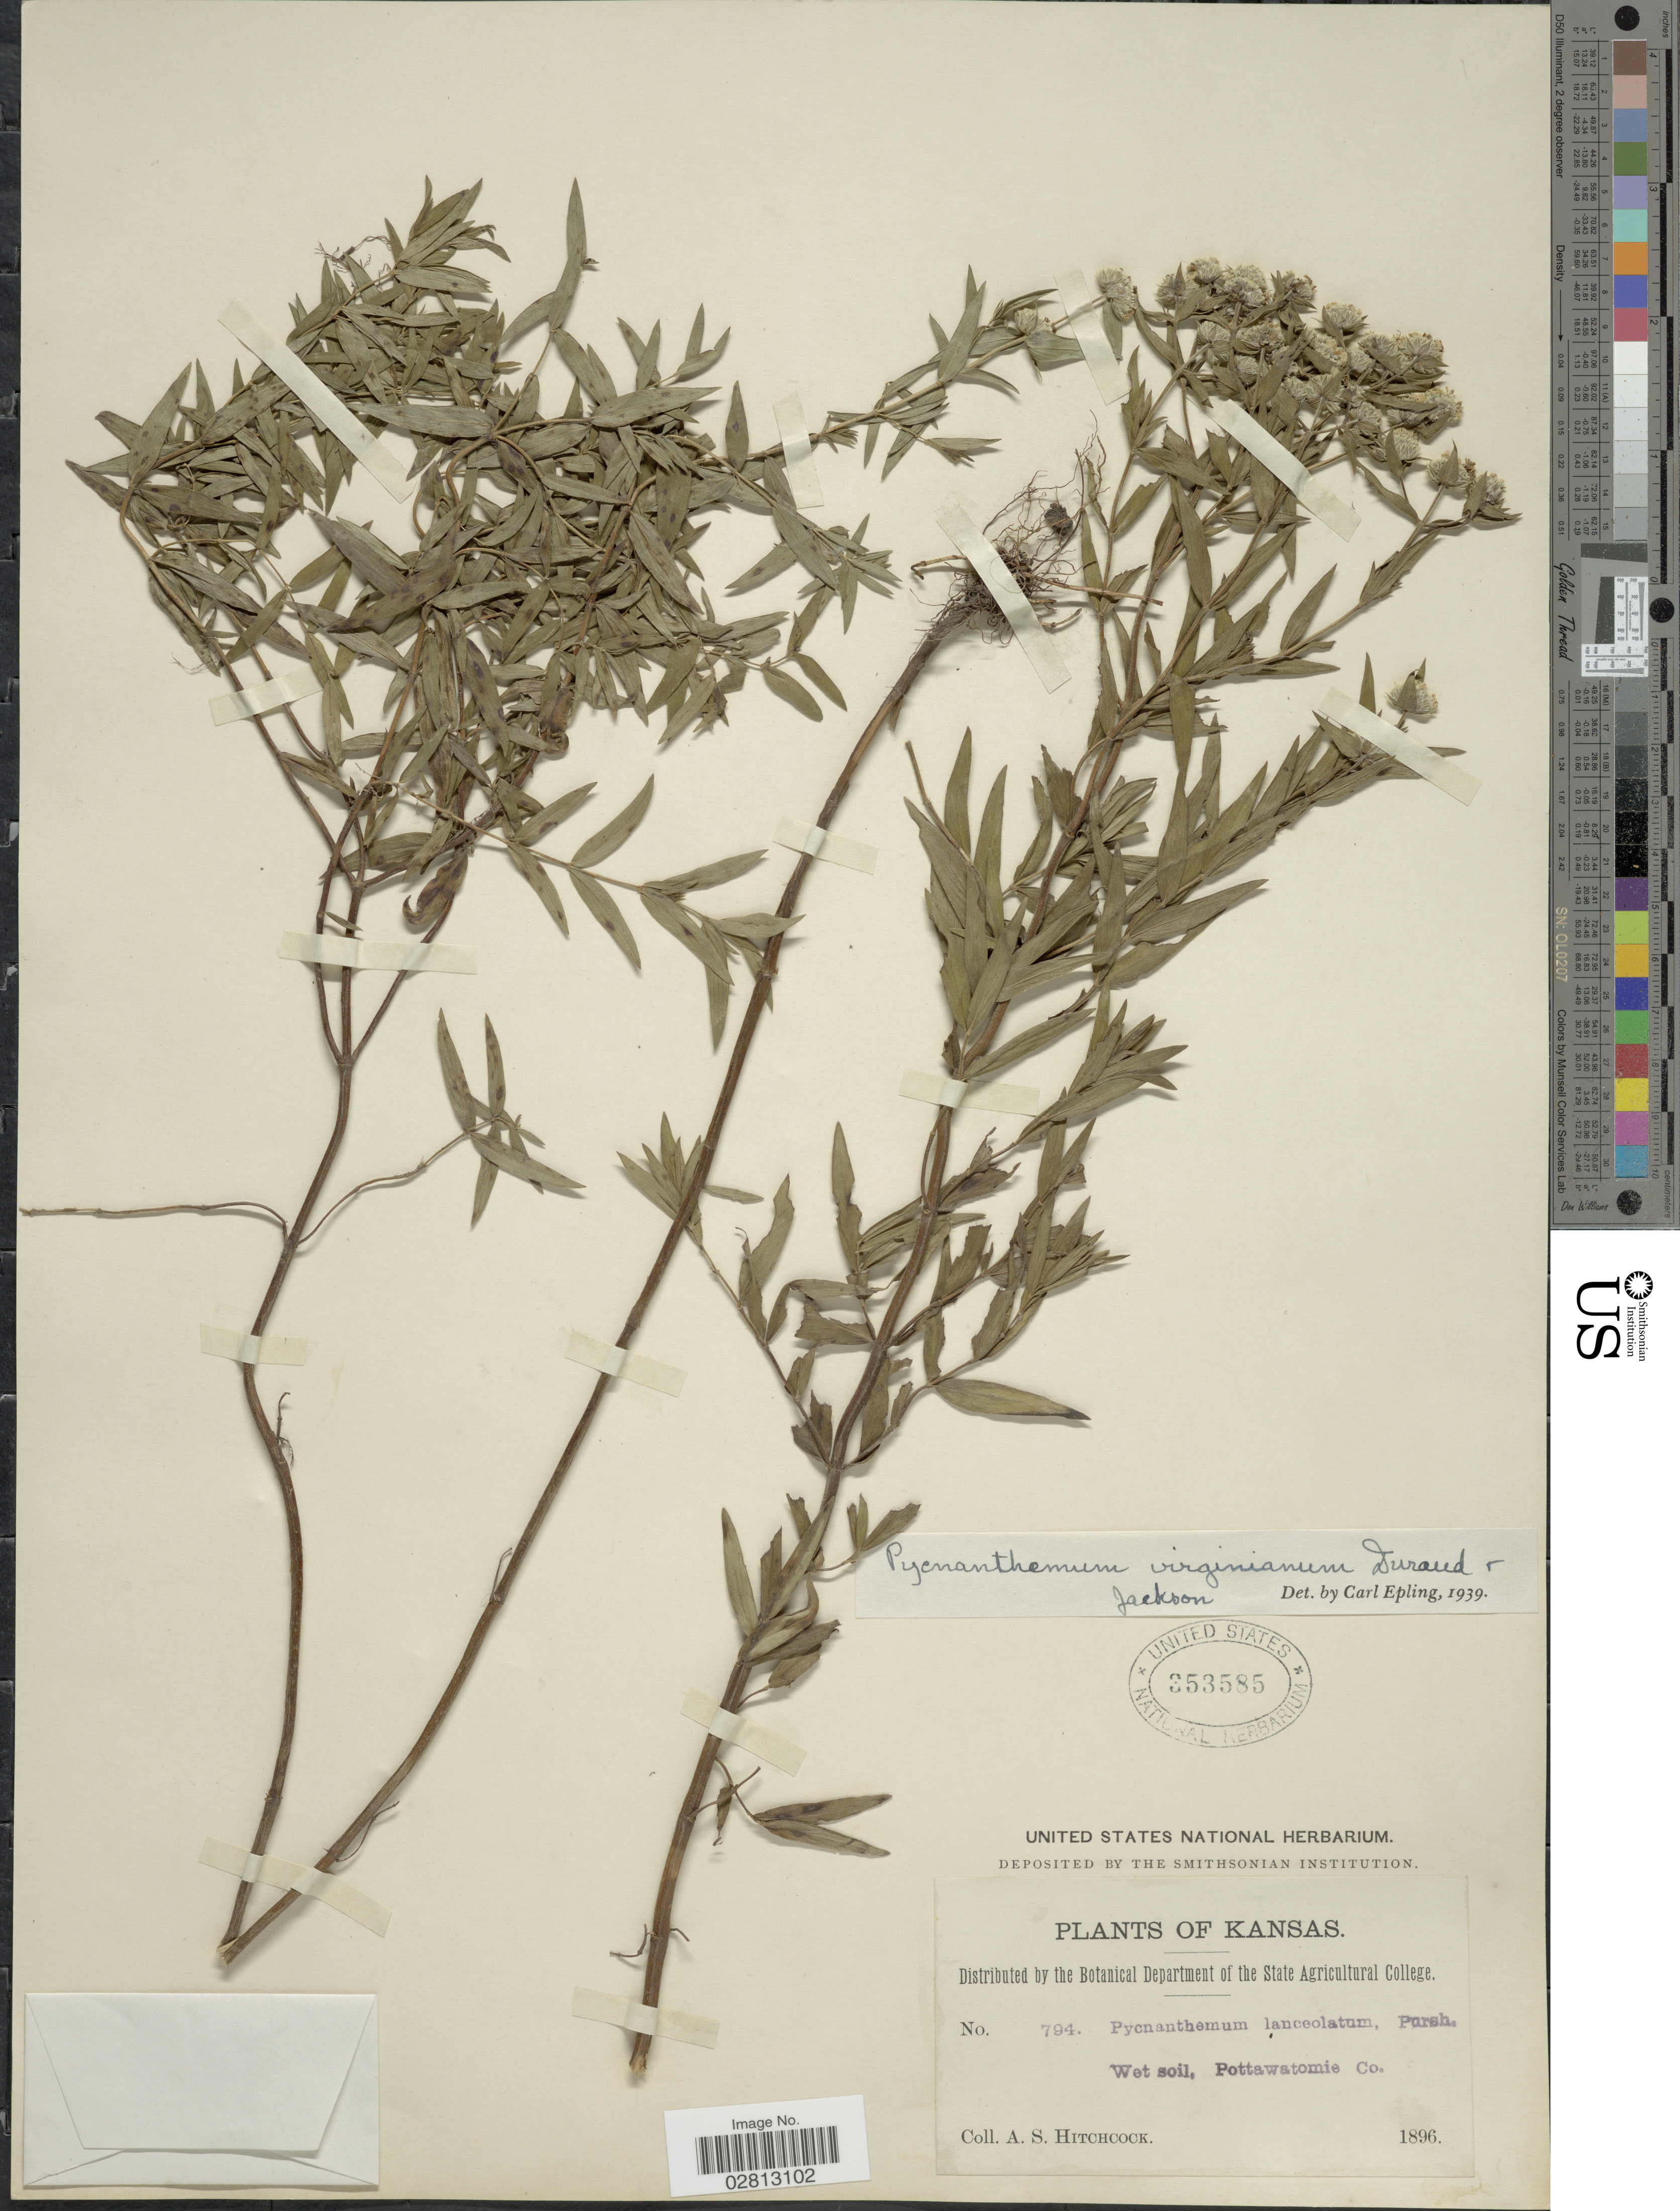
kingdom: Plantae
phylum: Tracheophyta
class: Magnoliopsida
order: Lamiales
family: Lamiaceae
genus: Pycnanthemum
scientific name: Pycnanthemum virginianum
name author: (L.) Durand & B.D. Jacks. ex B.L. Rob. & Fernald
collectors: A. S. Hitchcock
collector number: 794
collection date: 1896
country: United States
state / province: Kansas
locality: Pottawatomie Co.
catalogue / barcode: US 353585